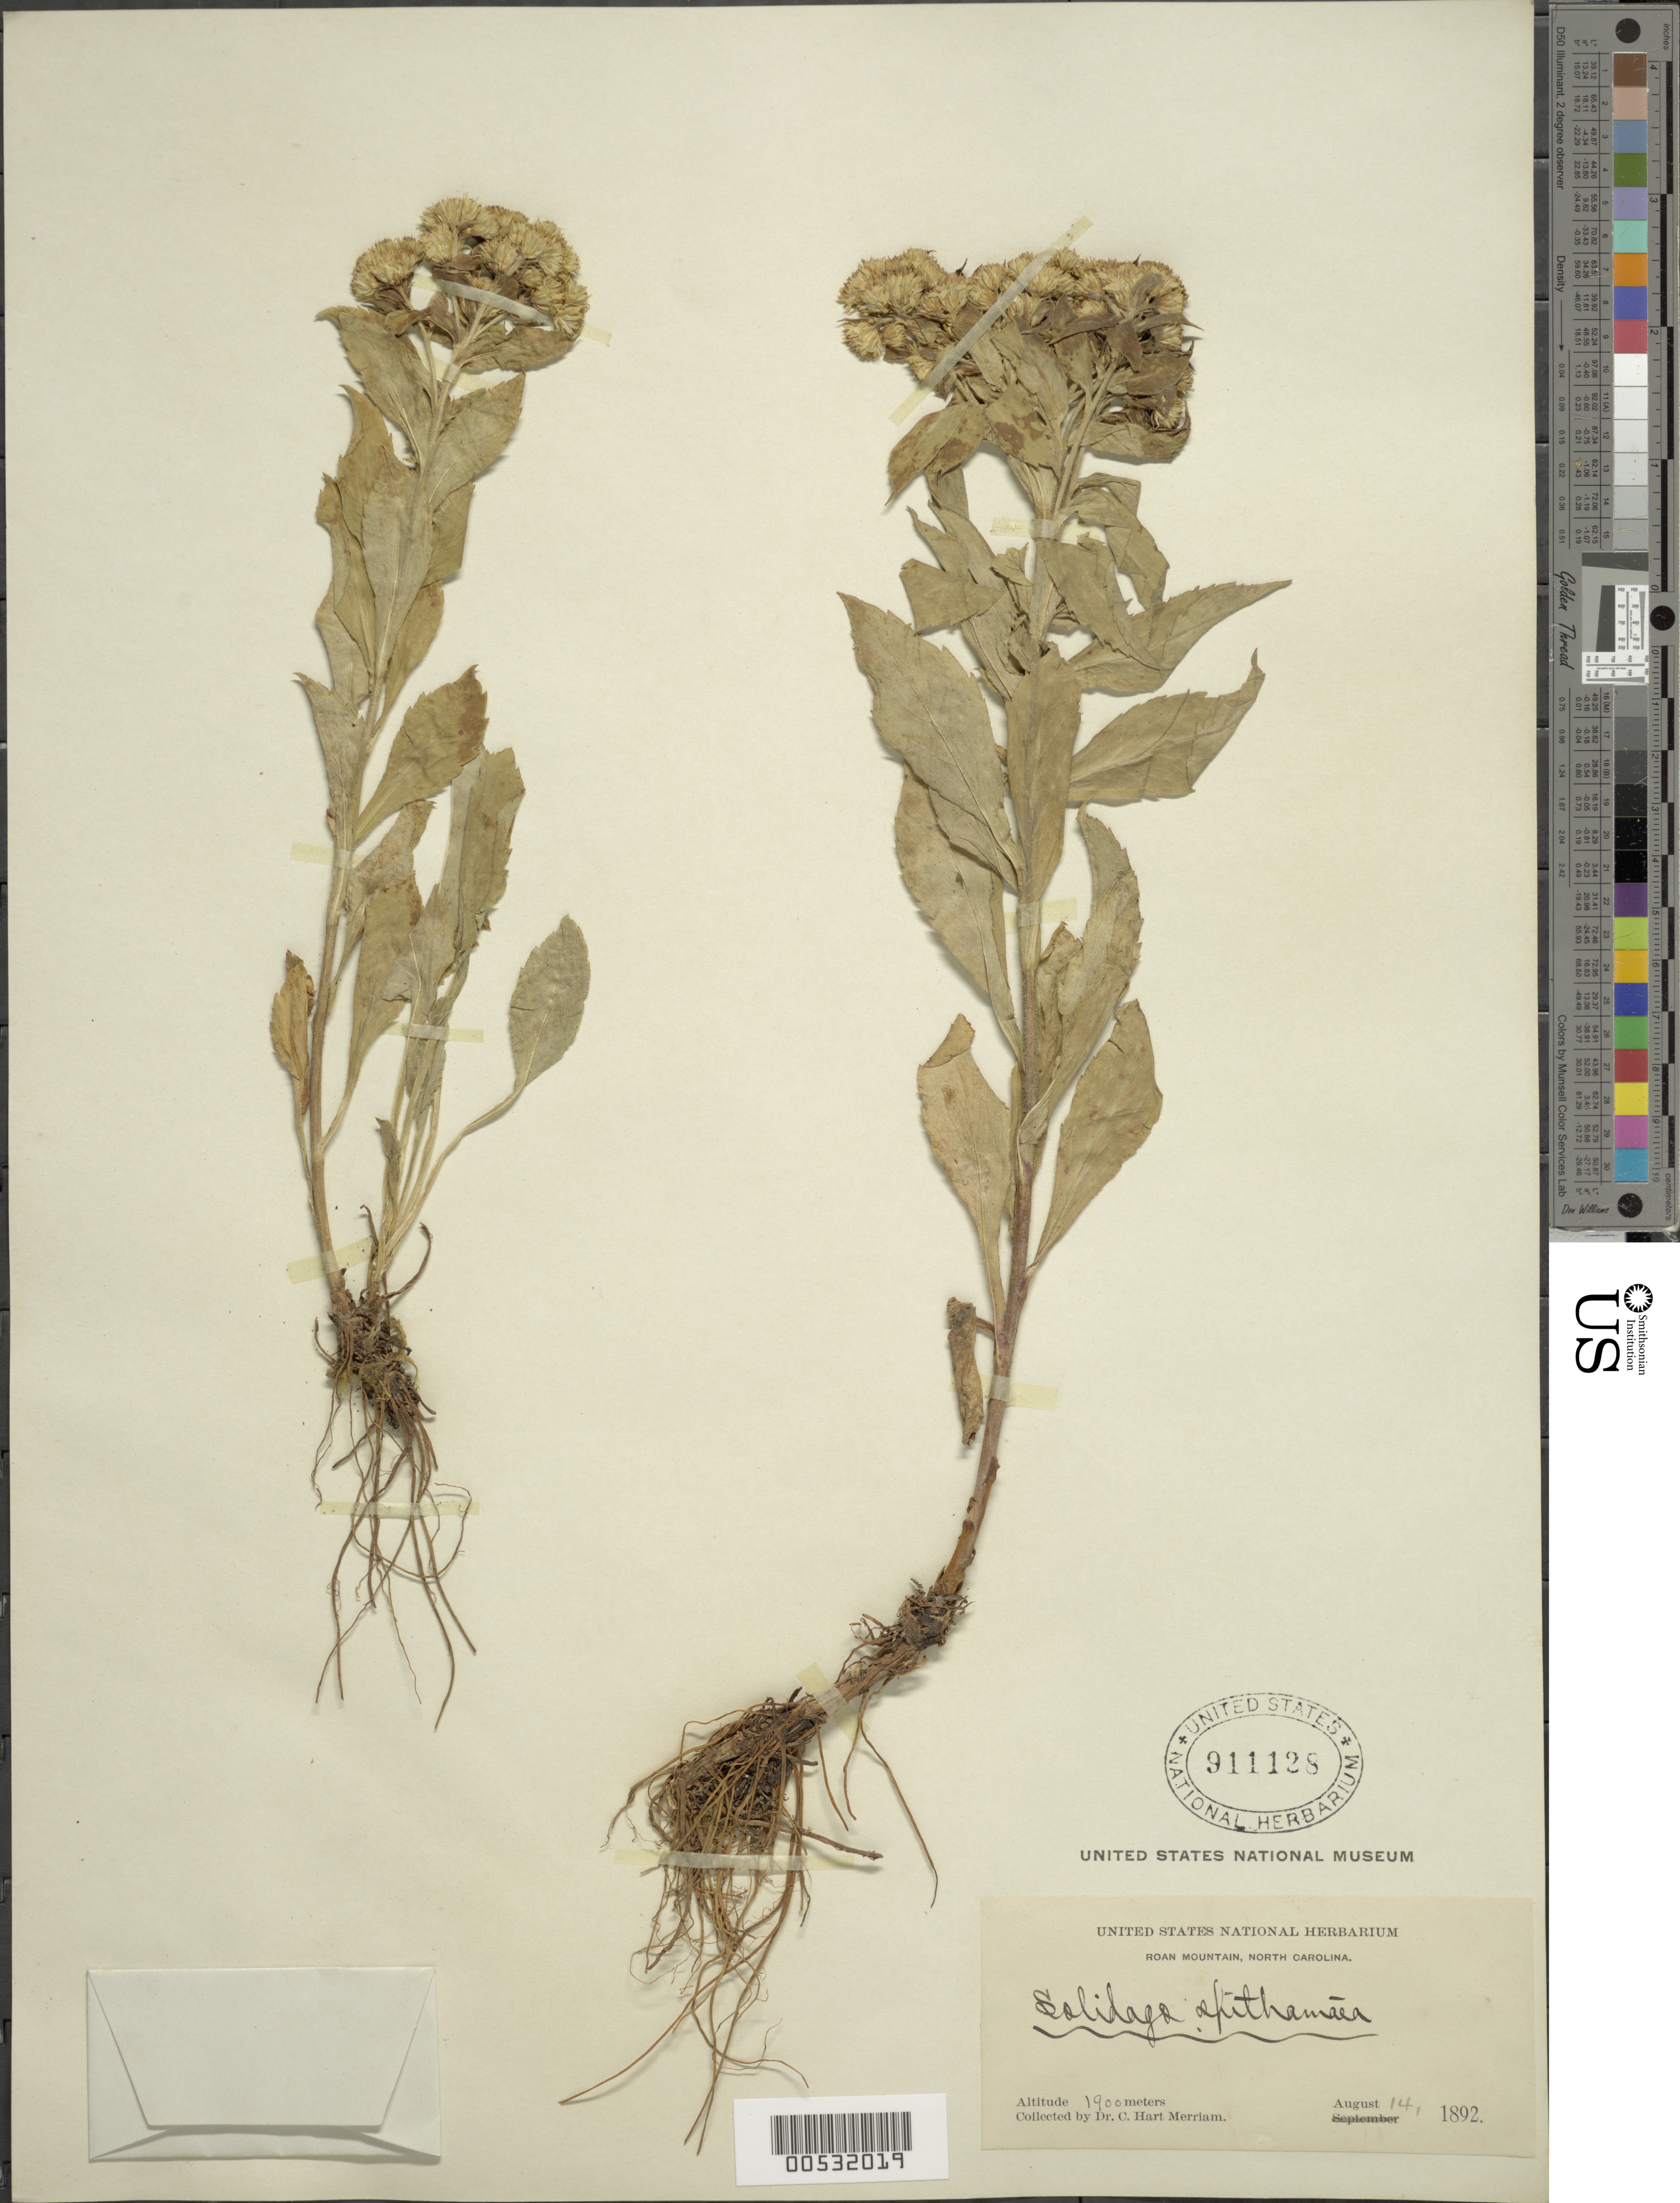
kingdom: Plantae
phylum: Tracheophyta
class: Magnoliopsida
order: Asterales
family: Asteraceae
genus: Solidago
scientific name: Solidago spithamaea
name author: M.A. Curtis ex A. Gray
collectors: C. Merriam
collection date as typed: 14 Aug 1892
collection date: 1892-08-14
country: United States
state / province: North Carolina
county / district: Mitchell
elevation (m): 1900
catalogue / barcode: US 911128